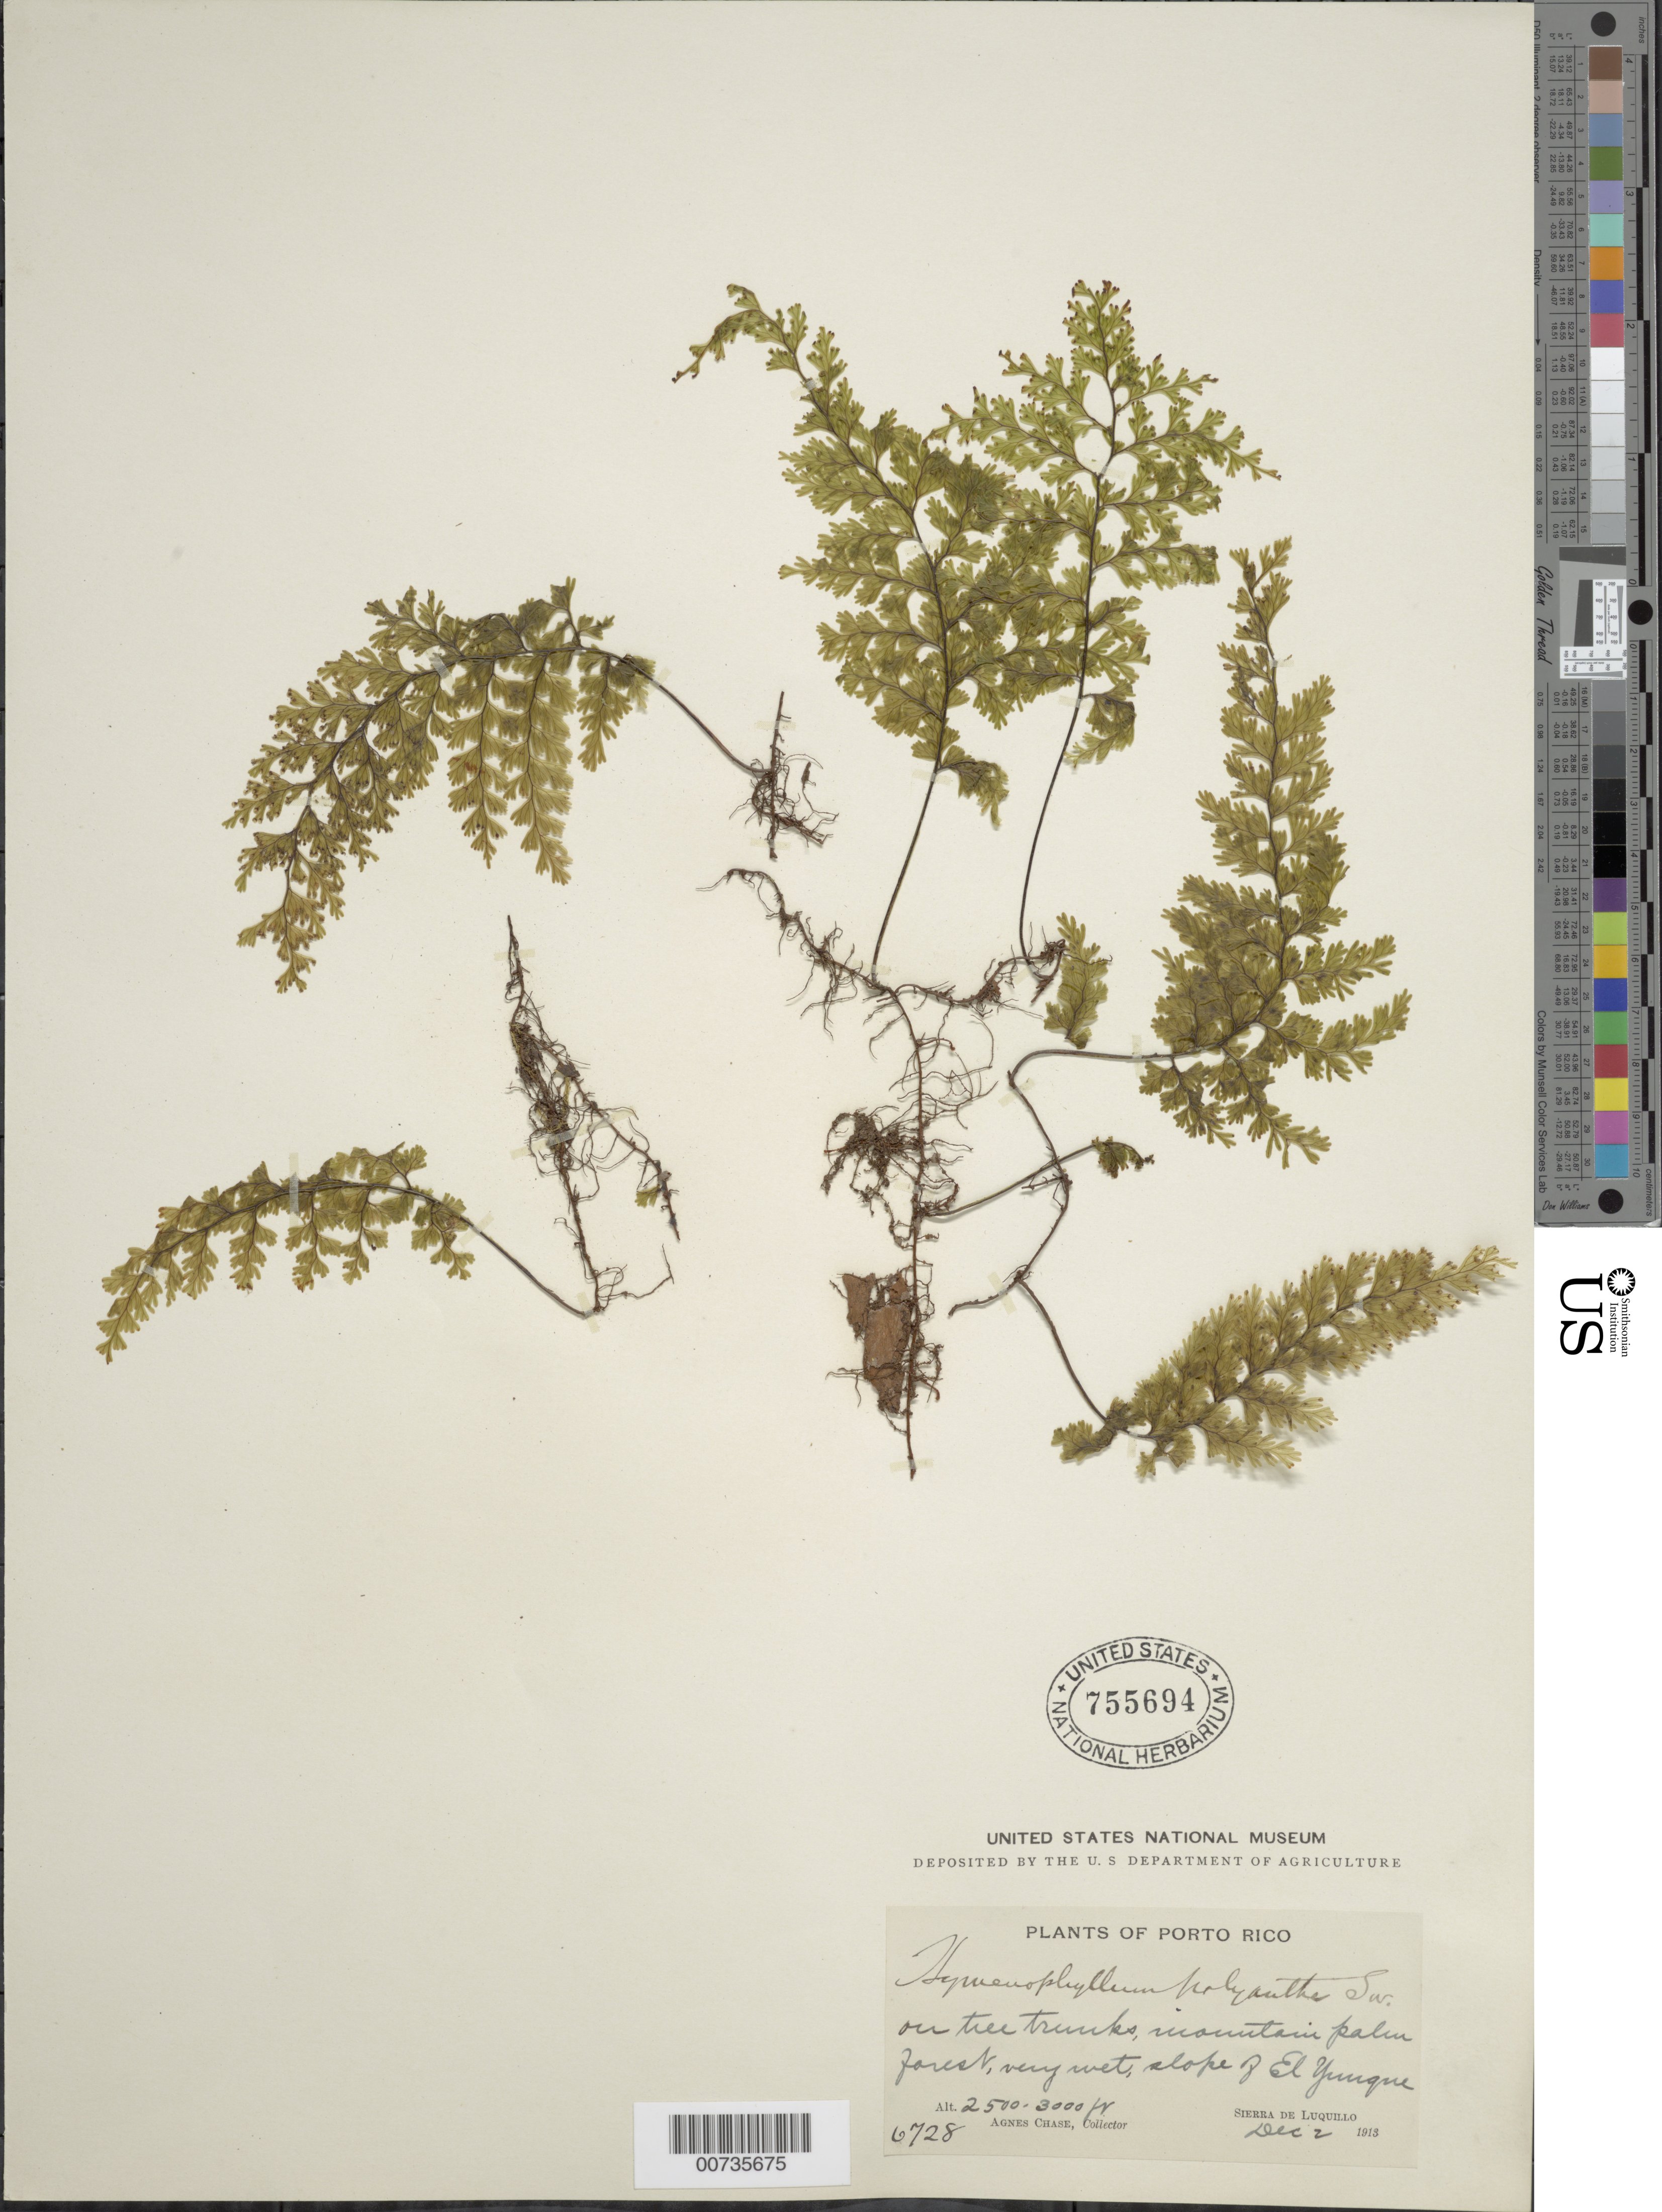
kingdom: Plantae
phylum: Tracheophyta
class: Polypodiopsida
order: Hymenophyllales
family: Hymenophyllaceae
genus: Hymenophyllum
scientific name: Hymenophyllum polyanthos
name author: (Sw.) Sw.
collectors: A. Chase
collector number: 6728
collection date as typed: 02 Dec 1913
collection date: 1913-12-02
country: Puerto Rico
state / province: Luquillo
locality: Sierra de Luquillo, slope of El Yunque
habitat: On tree trunks, mountain palm forest, slope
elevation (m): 762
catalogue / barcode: US 755694